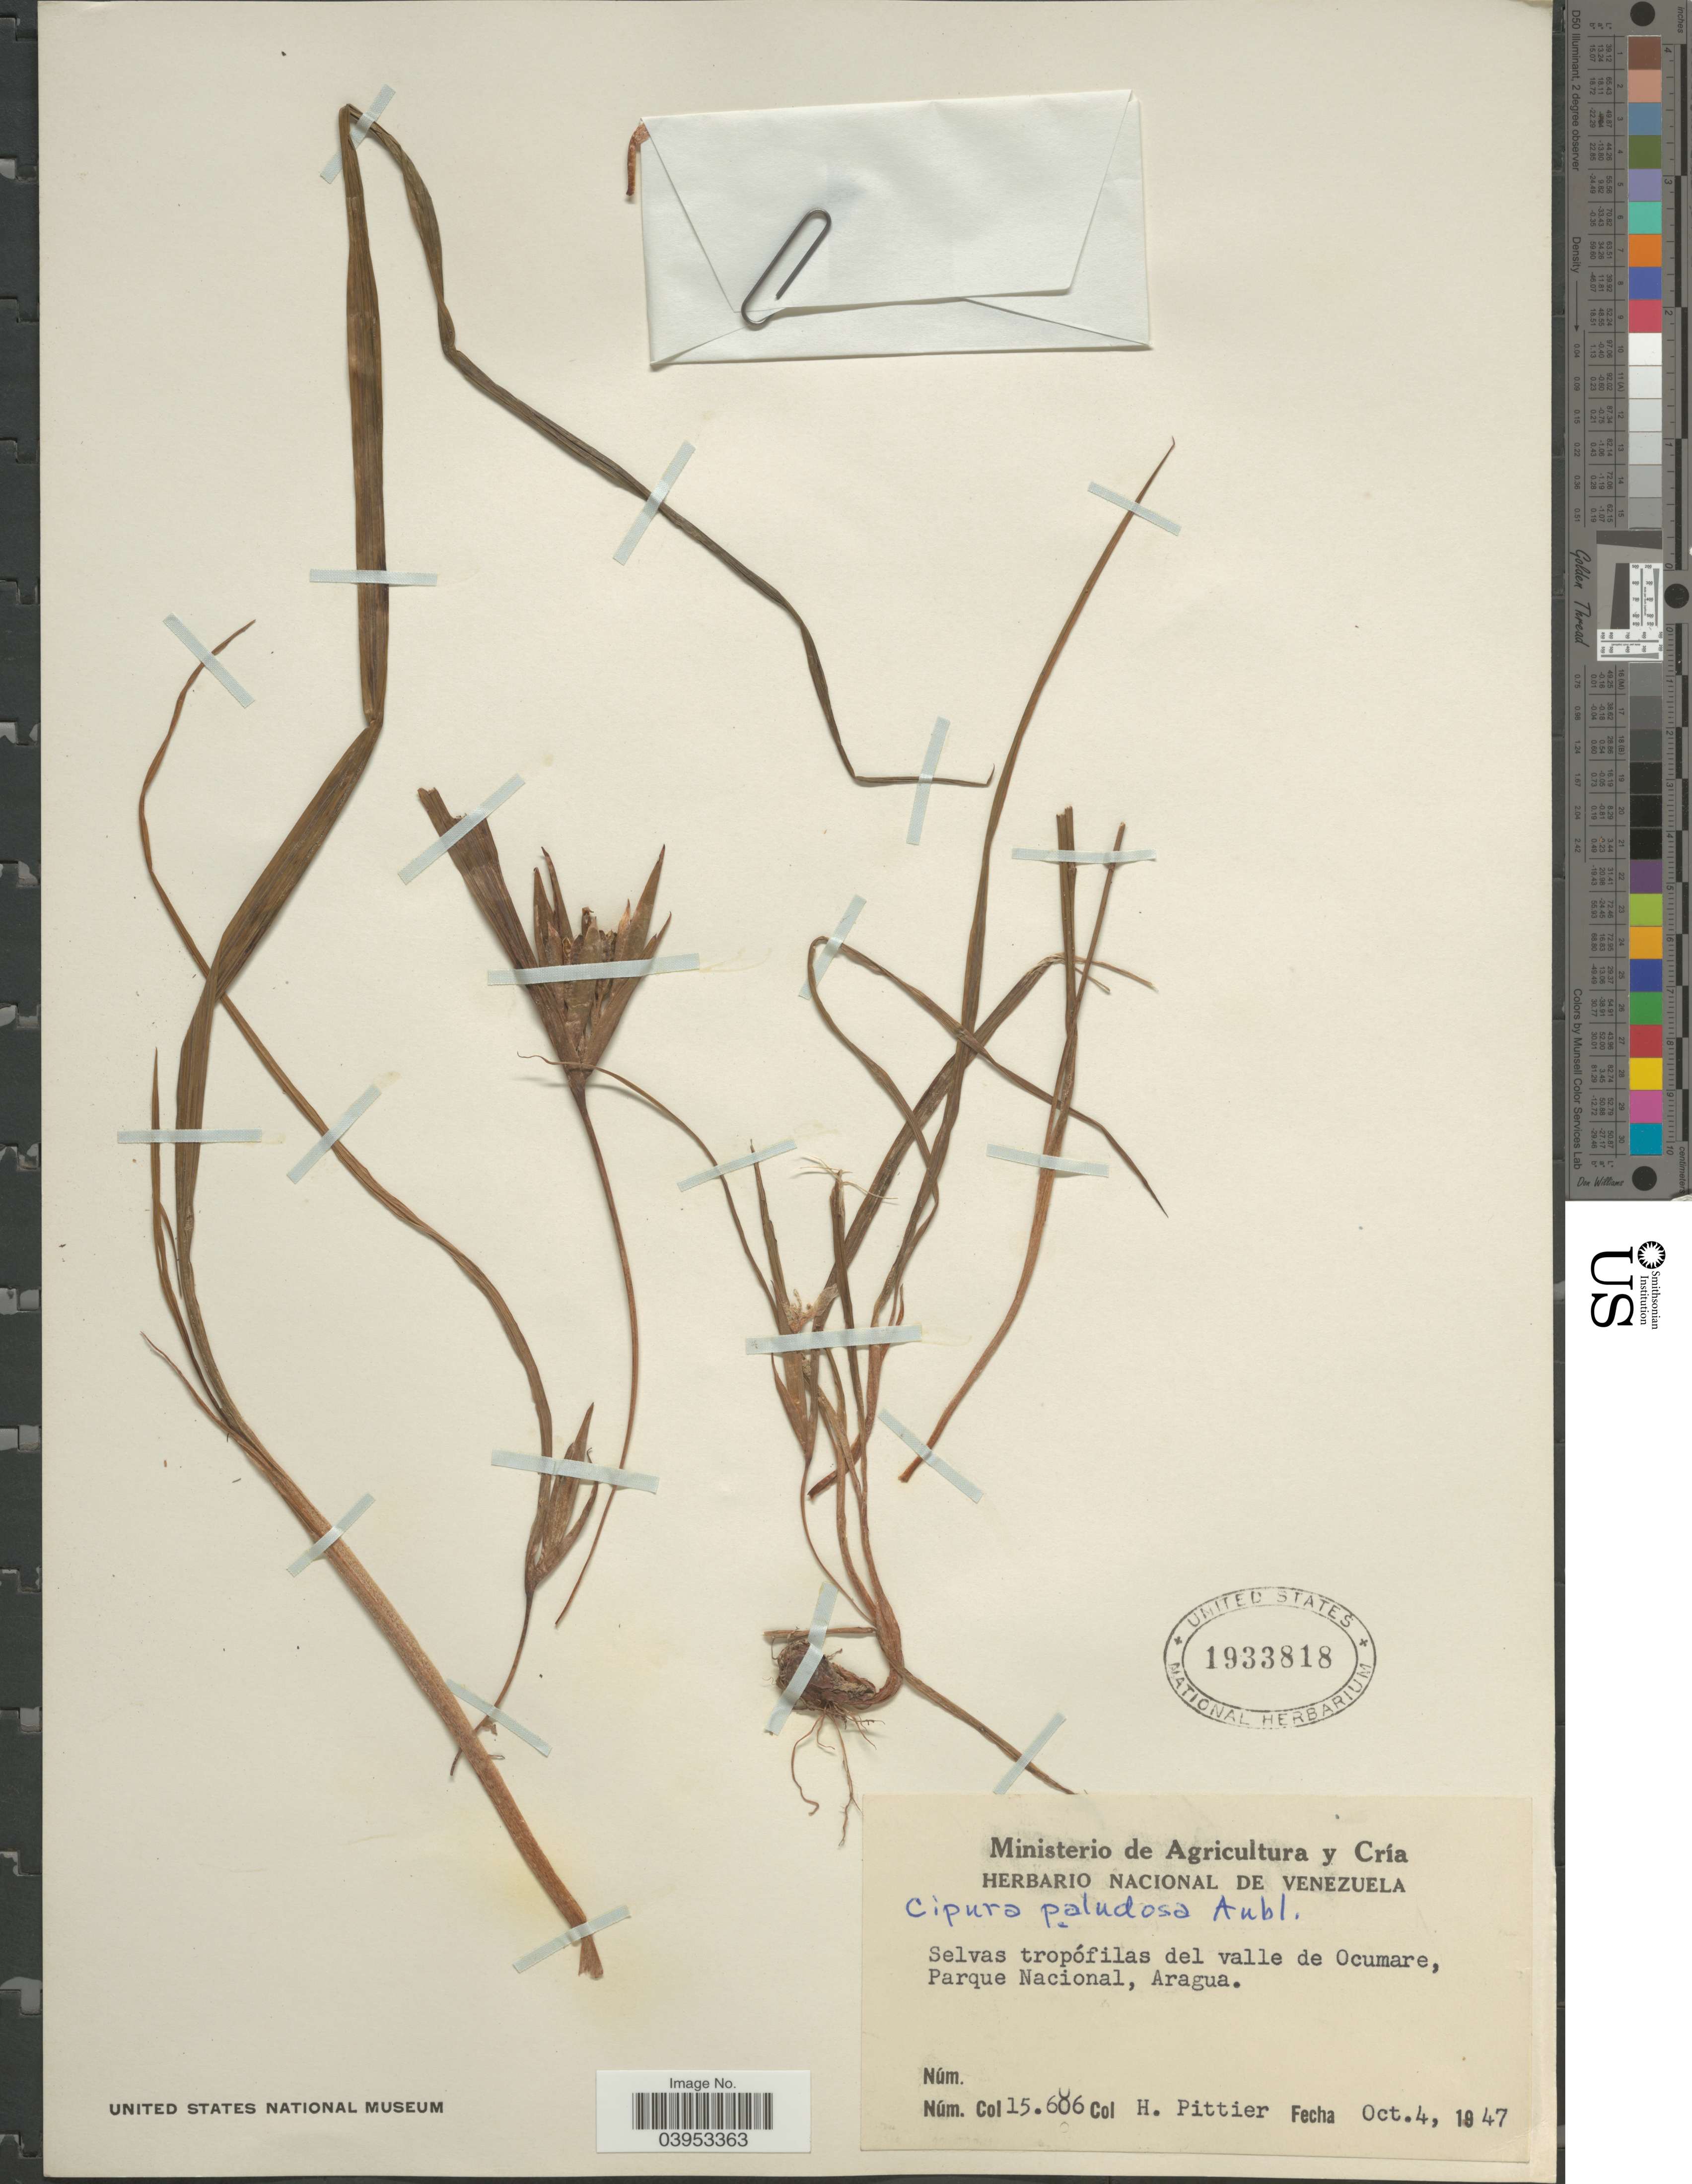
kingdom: Plantae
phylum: Tracheophyta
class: Liliopsida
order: Asparagales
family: Iridaceae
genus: Cipura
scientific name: Cipura paludosa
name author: Aubl.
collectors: H. F. Pittier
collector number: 15606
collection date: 1947-10-04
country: Venezuela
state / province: Aragua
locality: Valle de Ocumare, Parque Nacional.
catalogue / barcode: US 1933818